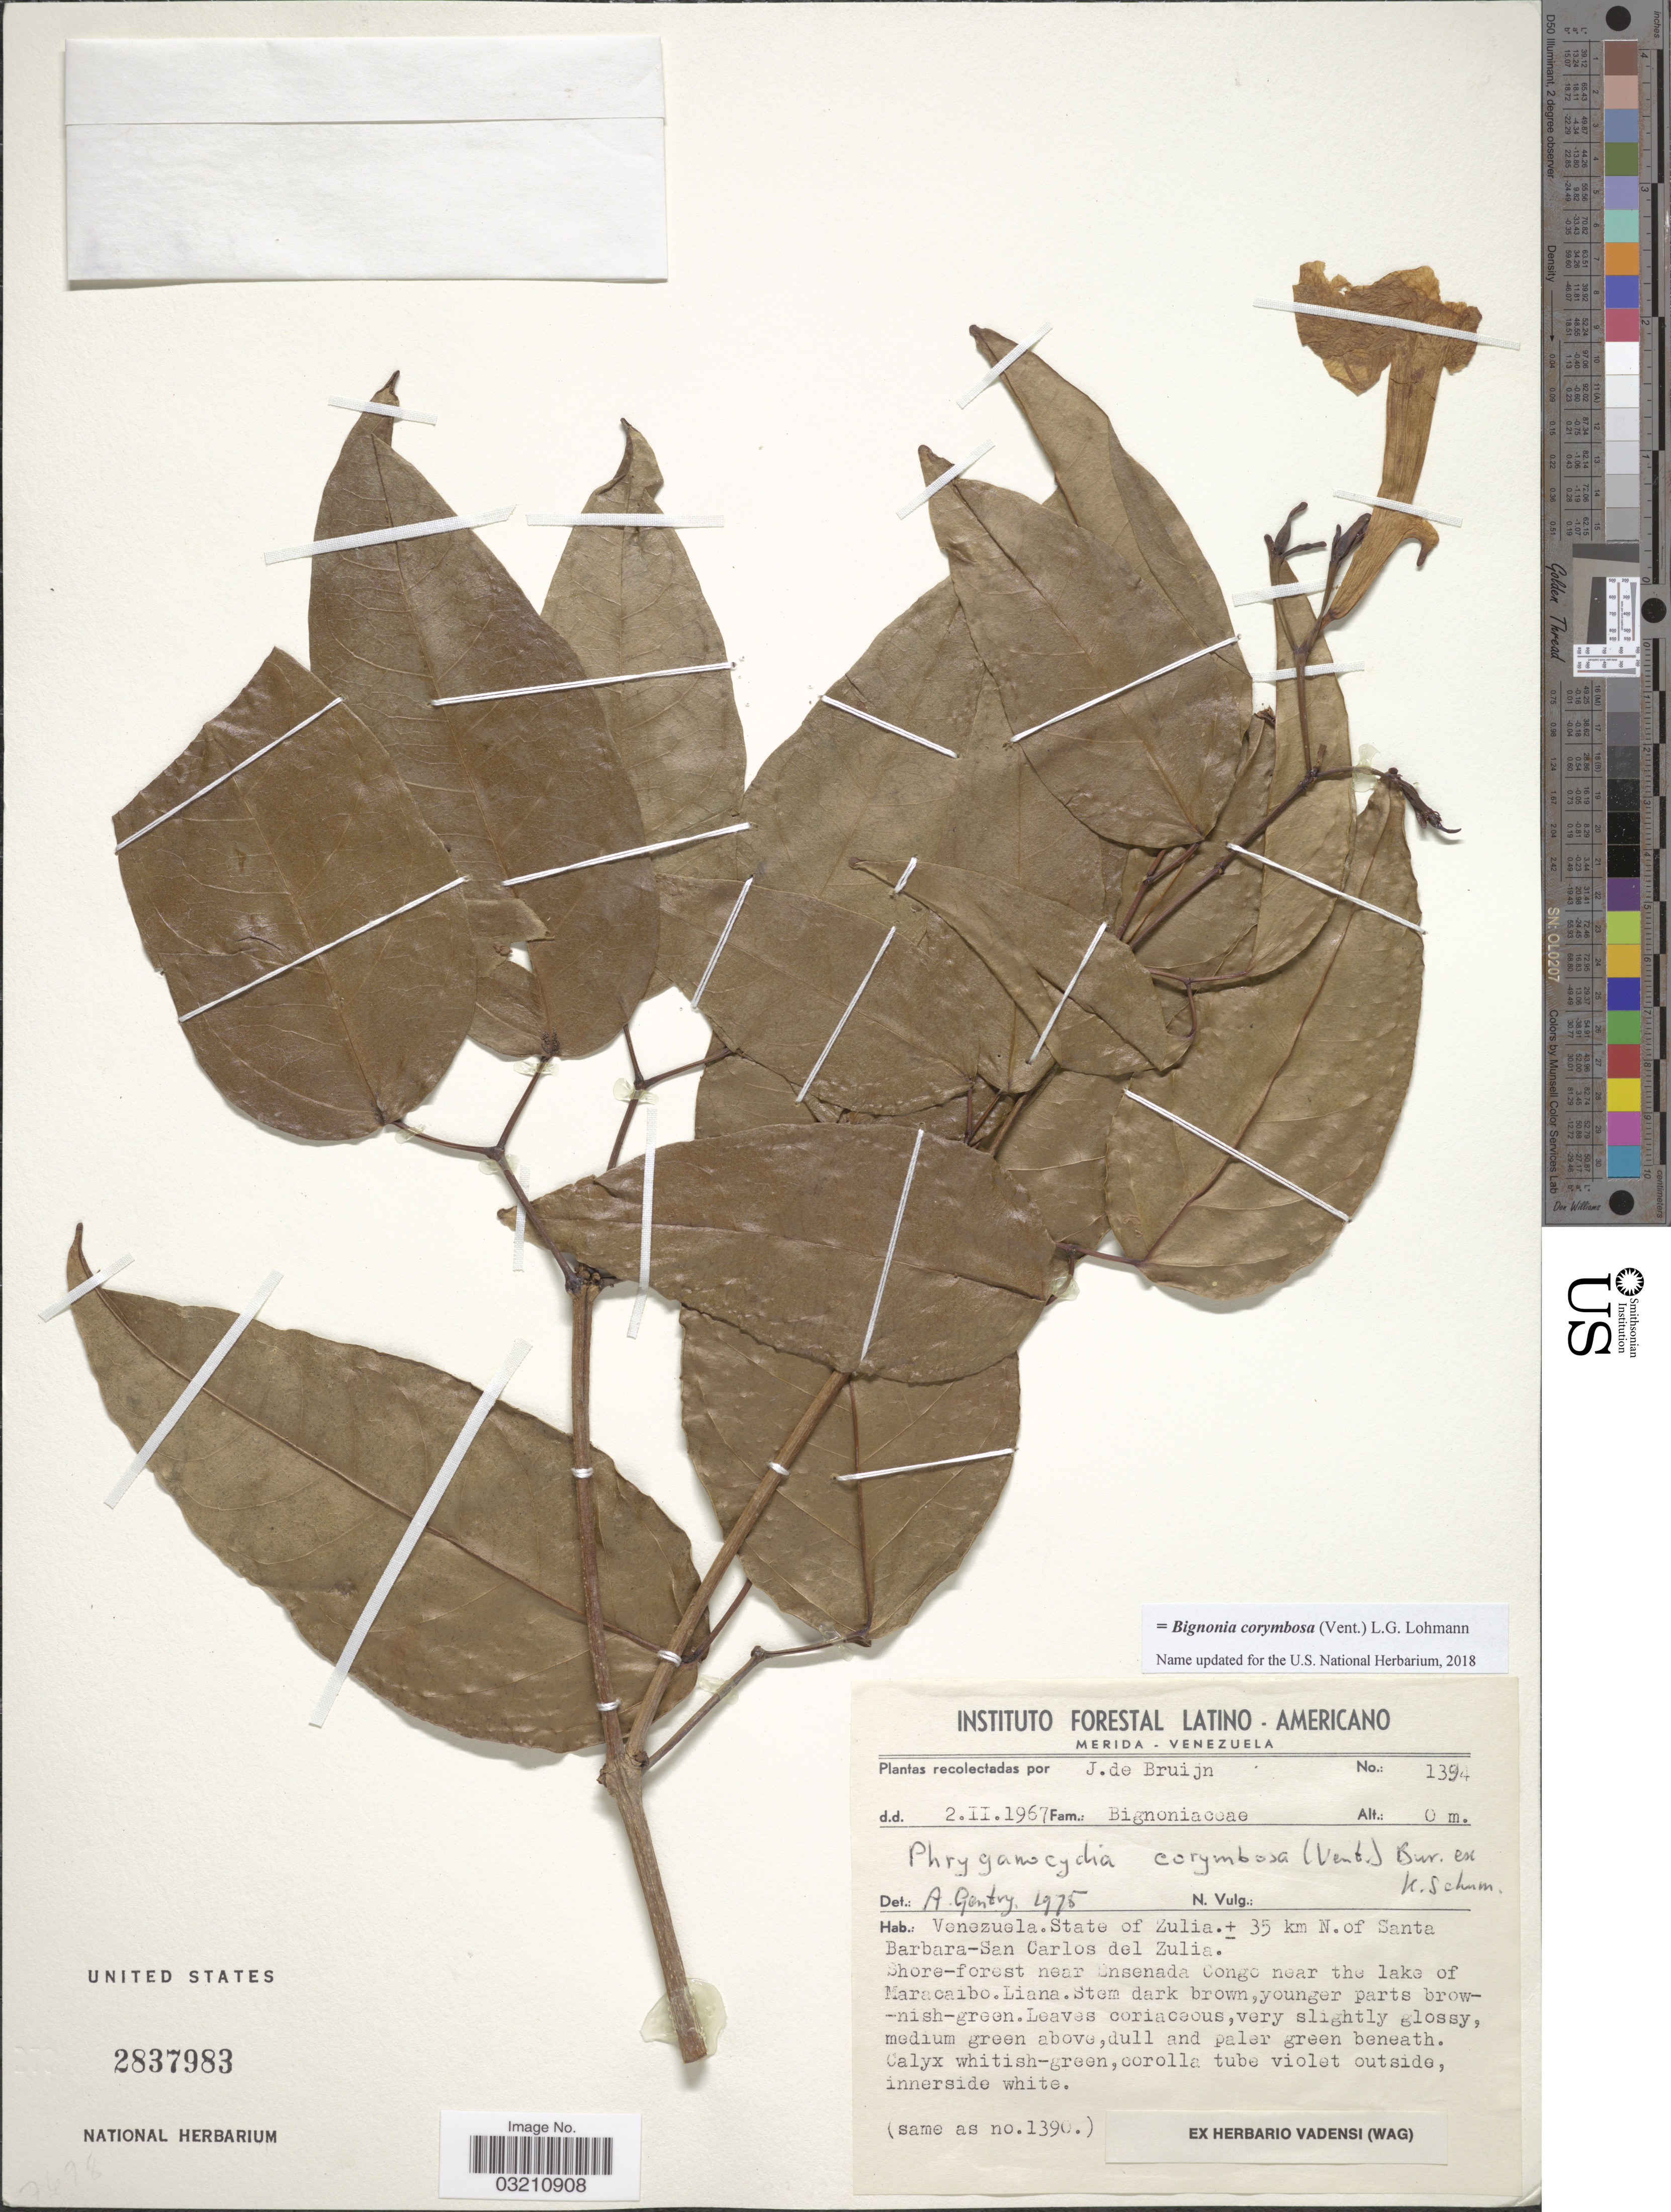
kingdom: Plantae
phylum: Tracheophyta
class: Magnoliopsida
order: Lamiales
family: Bignoniaceae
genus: Bignonia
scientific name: Bignonia corymbosa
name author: (Vent.) L.G. Lohmann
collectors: J. Bruijn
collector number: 1394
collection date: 1967-02-02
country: Venezuela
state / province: Zulia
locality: ± 35 km N. of Santa Barbara-San Carlos del Zulia. Shore-forest near Ensenado Congo near the lake of Maracaibo.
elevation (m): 0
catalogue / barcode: US 2837983